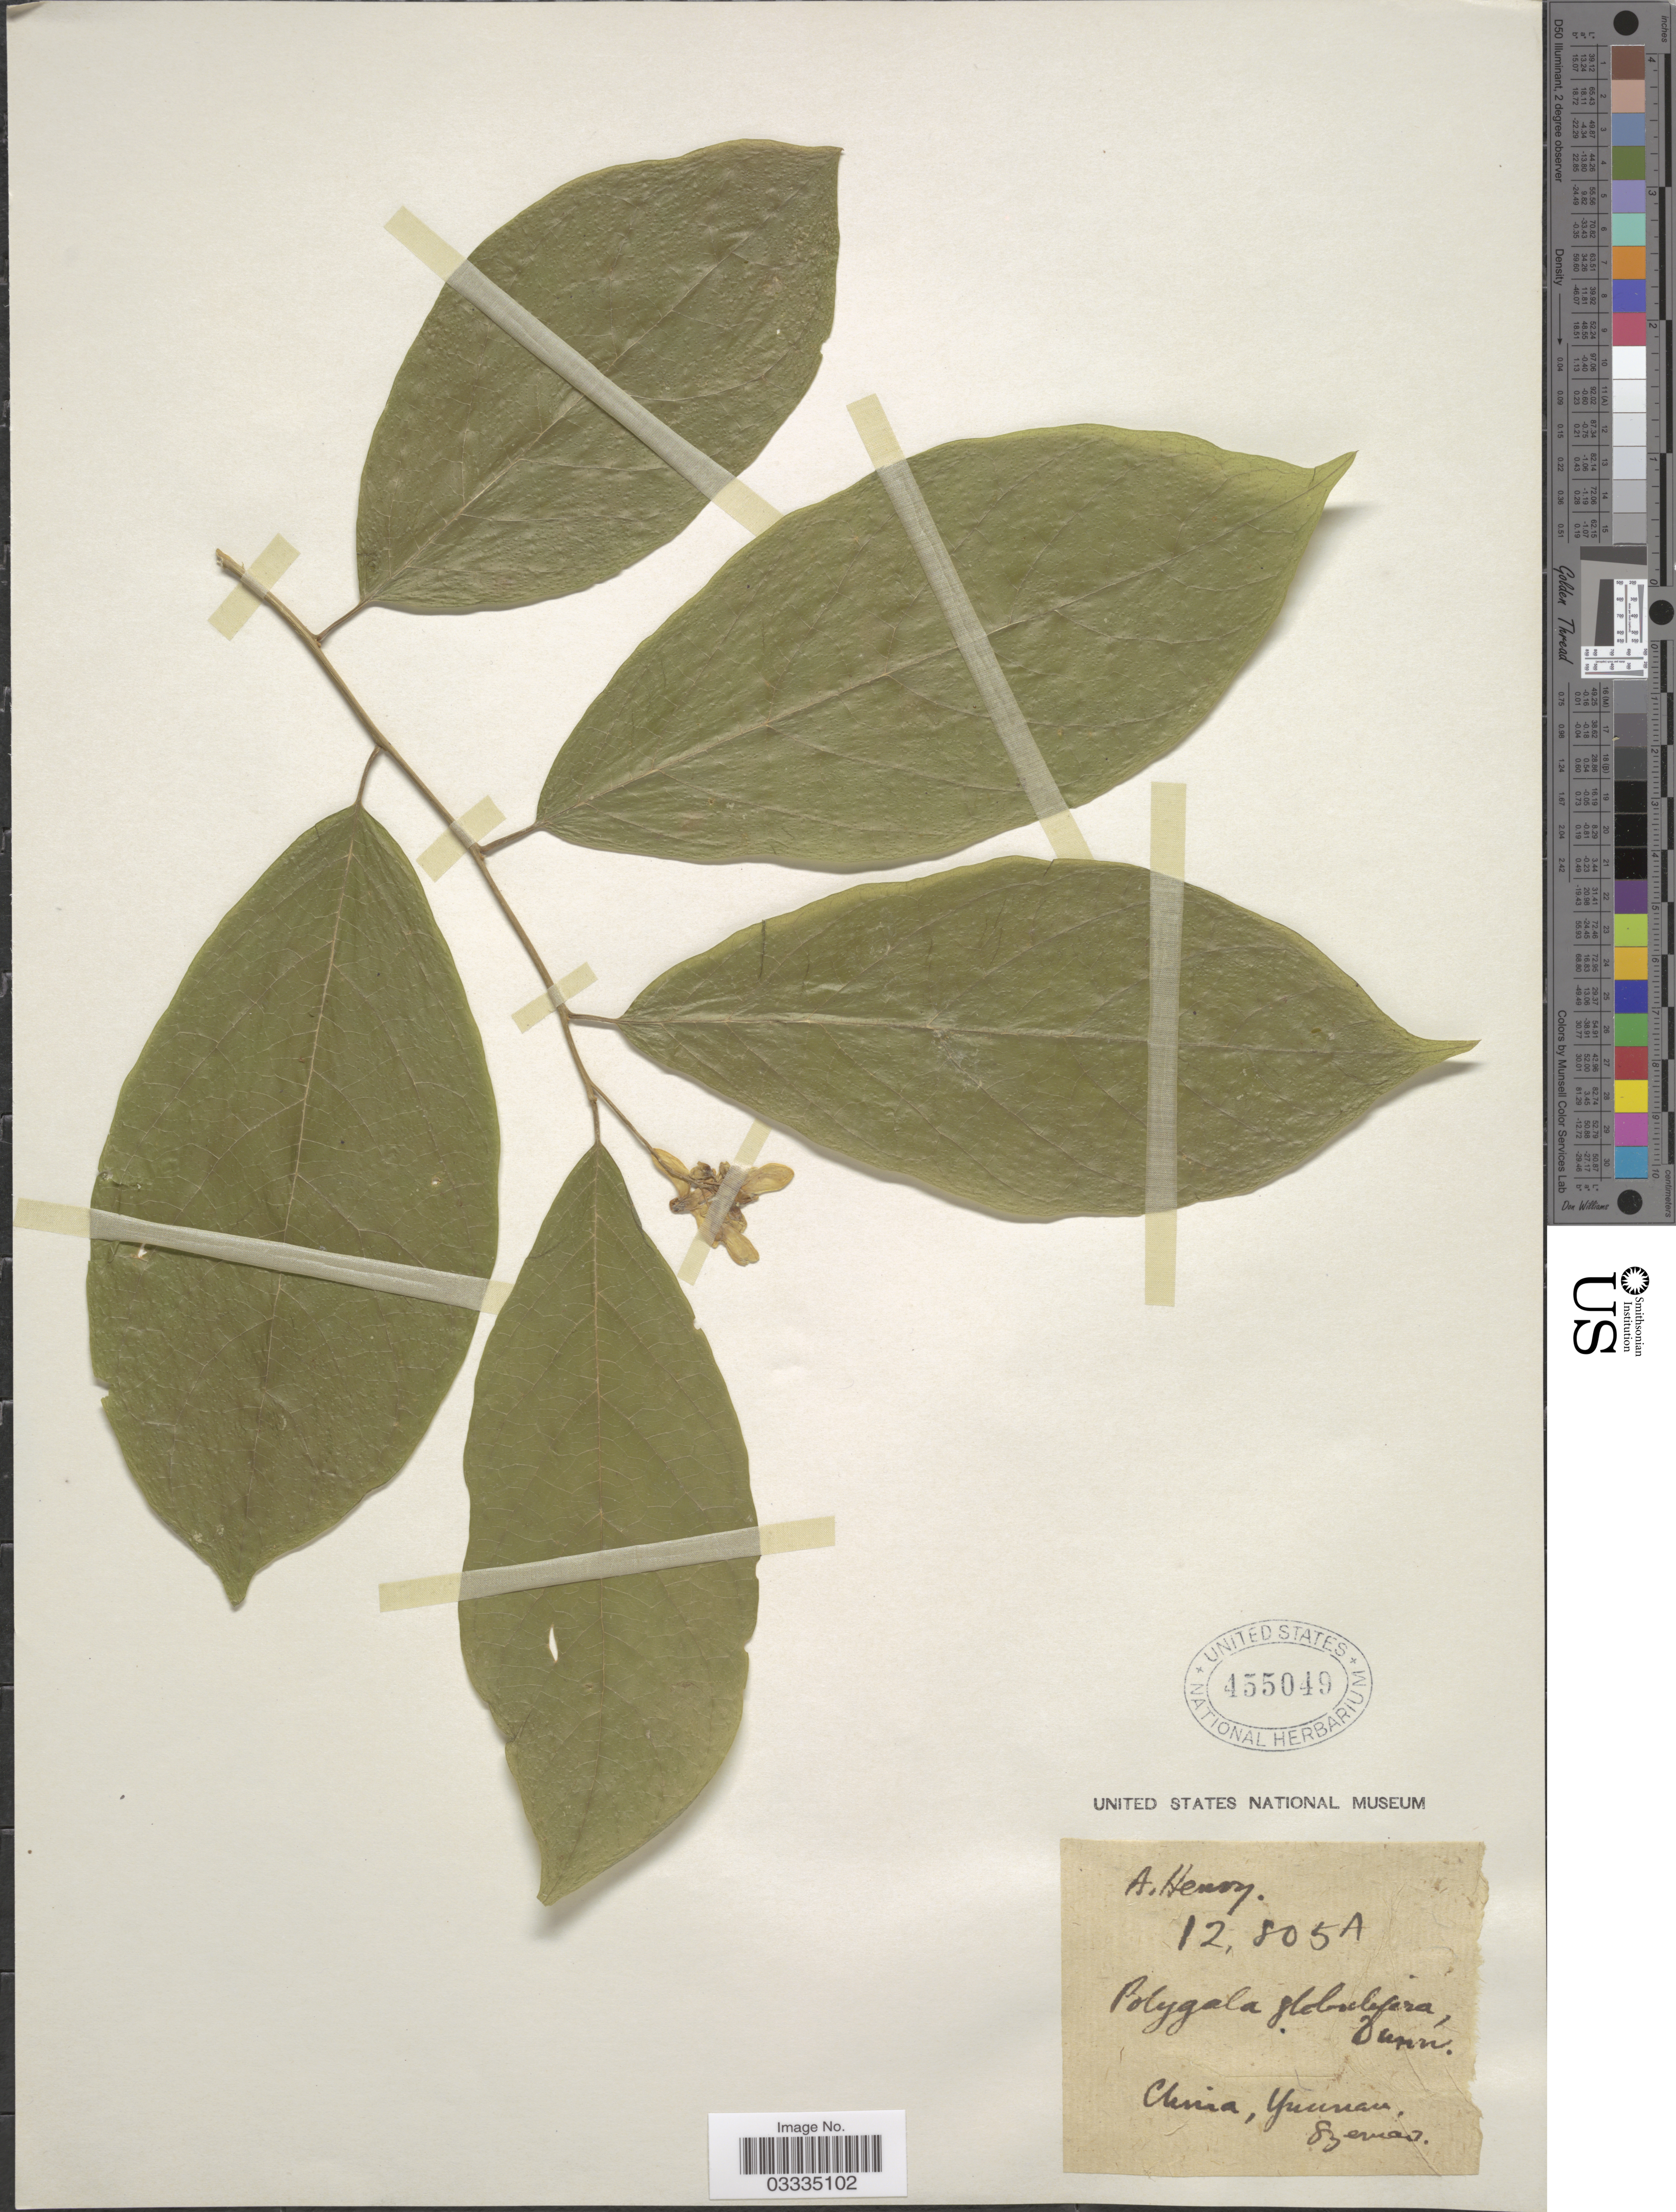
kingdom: Plantae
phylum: Tracheophyta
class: Magnoliopsida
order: Fabales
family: Polygalaceae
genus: Polygala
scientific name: Polygala globulifera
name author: Dunn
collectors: A. Henry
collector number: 12805 A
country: China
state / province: Yunnan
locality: Szemoa.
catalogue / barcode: US 455049